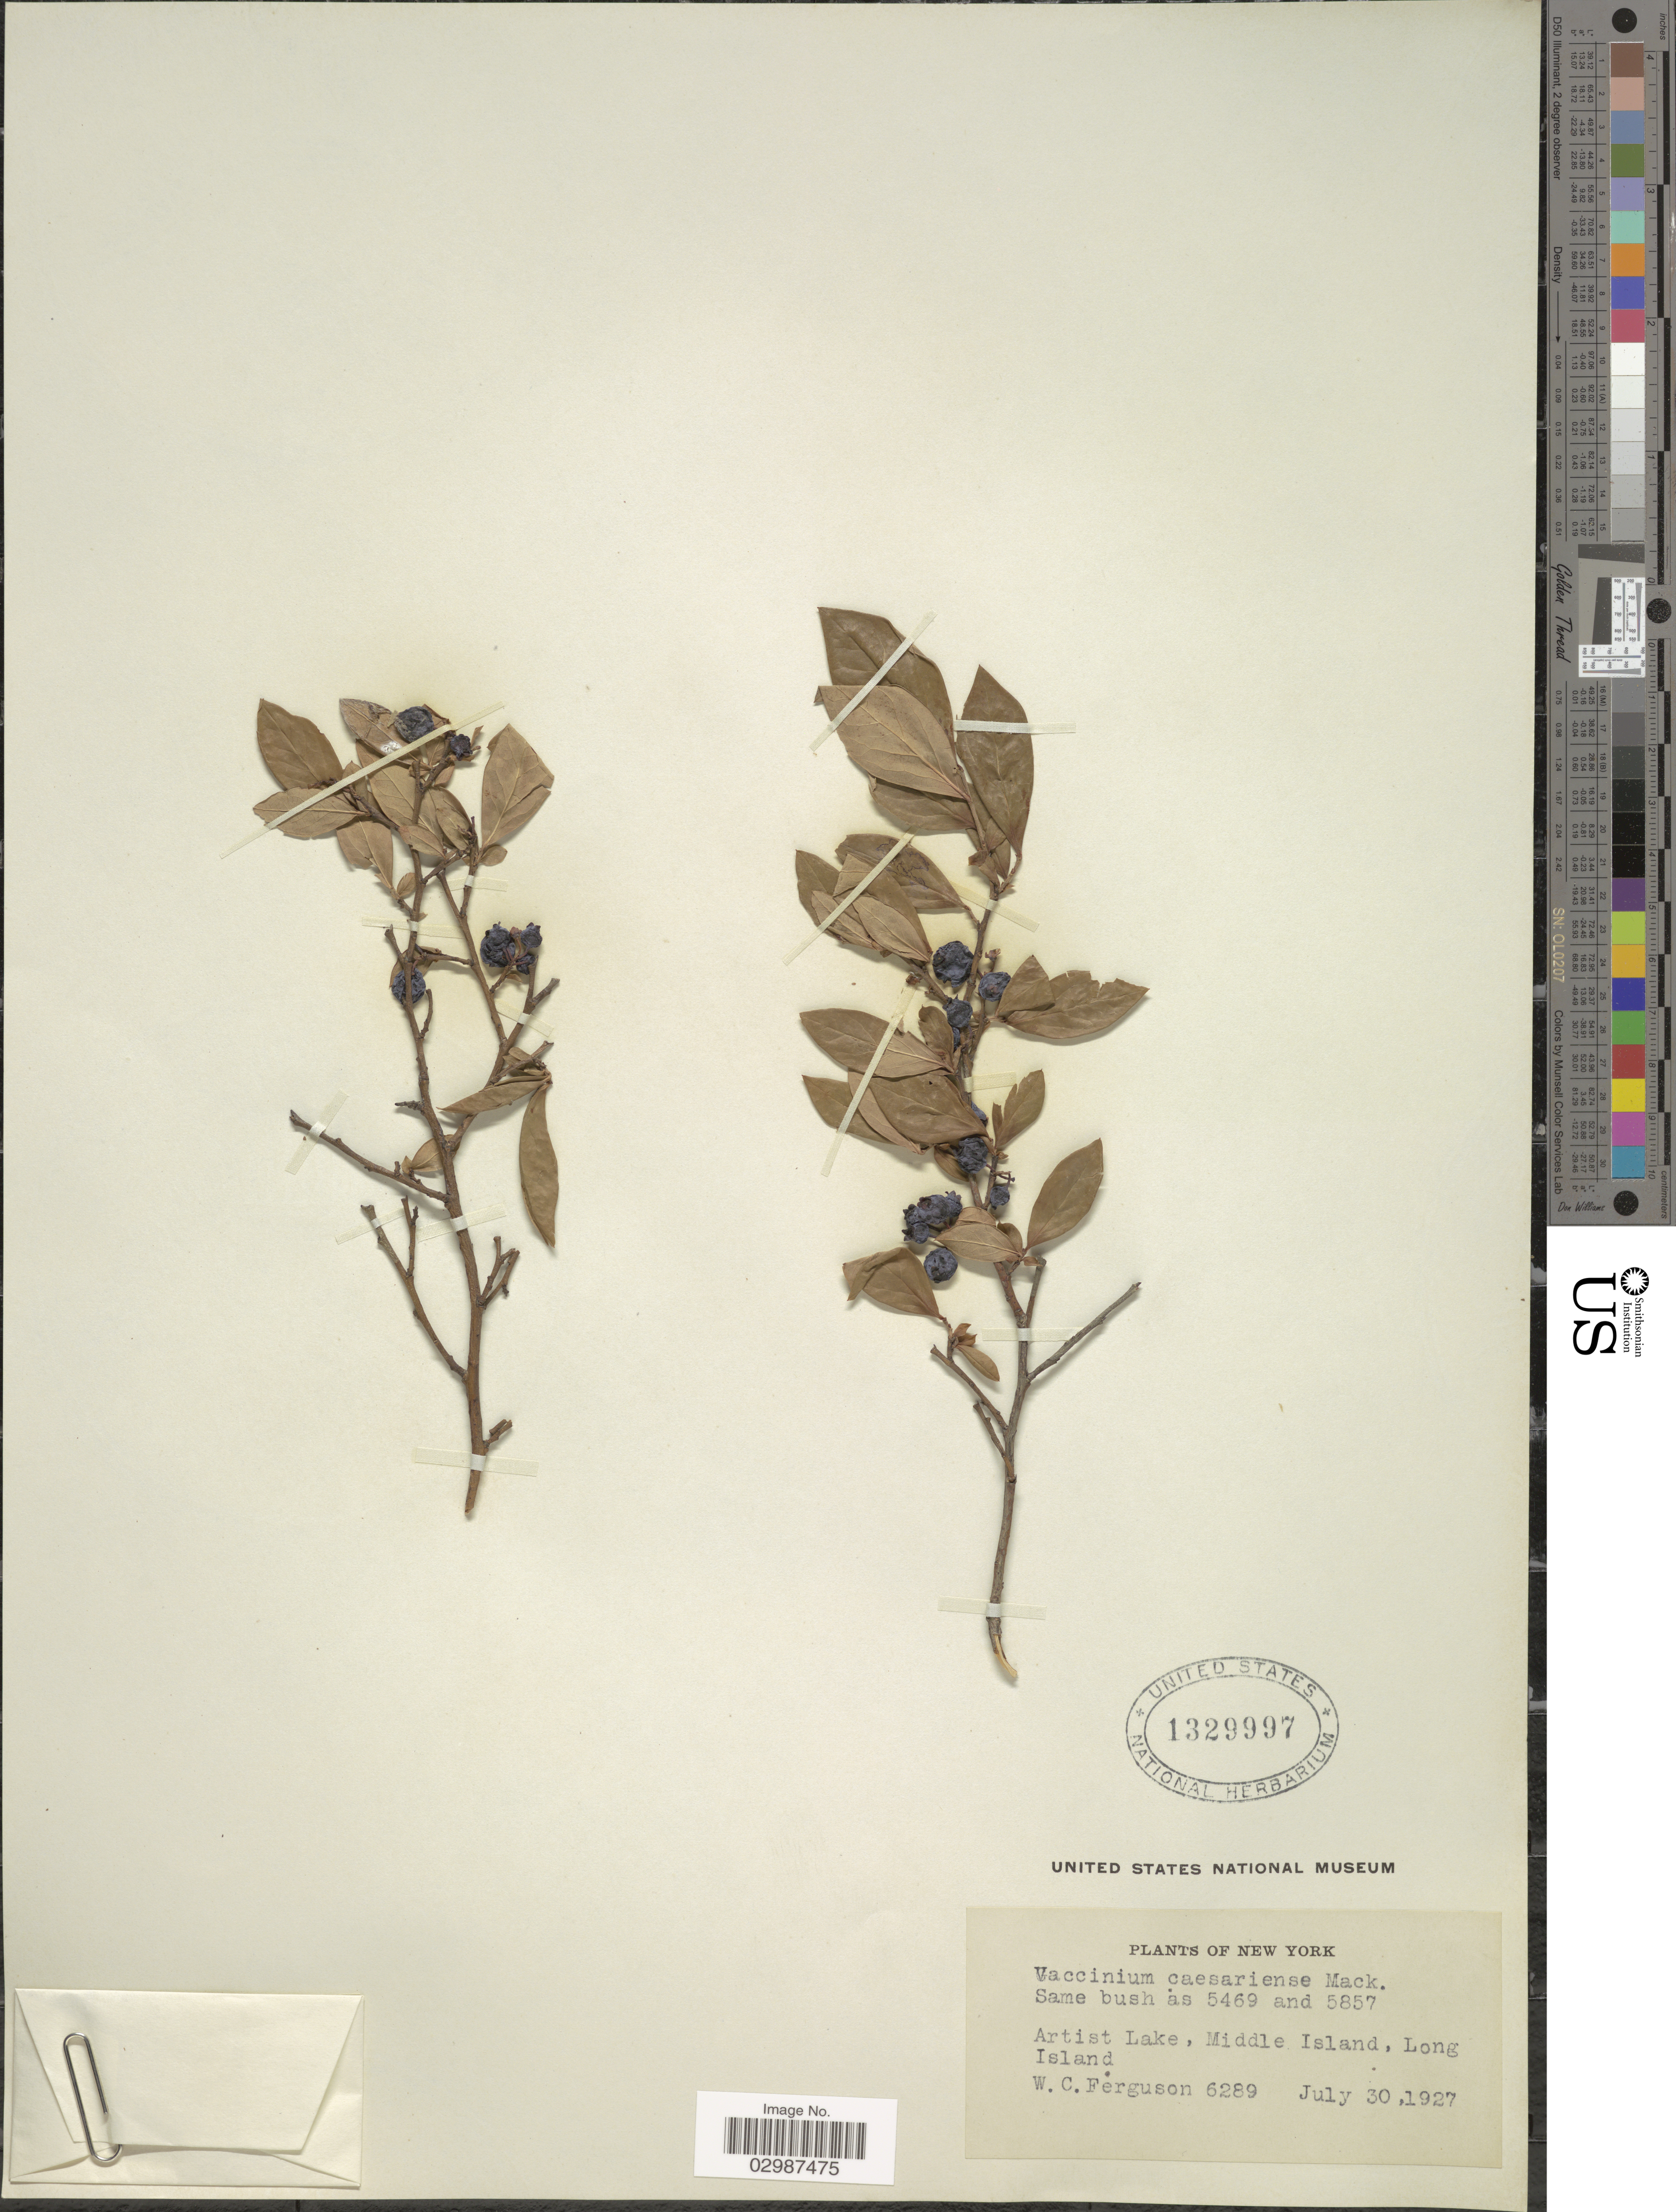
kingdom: Plantae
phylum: Tracheophyta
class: Magnoliopsida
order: Ericales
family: Ericaceae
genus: Vaccinium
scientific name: Vaccinium caesariense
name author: Mack.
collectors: W. Ferguson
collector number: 6289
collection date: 1927-07-30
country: United States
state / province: New York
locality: Artist Lake, Middle Island, Long Island.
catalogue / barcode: US 1329997